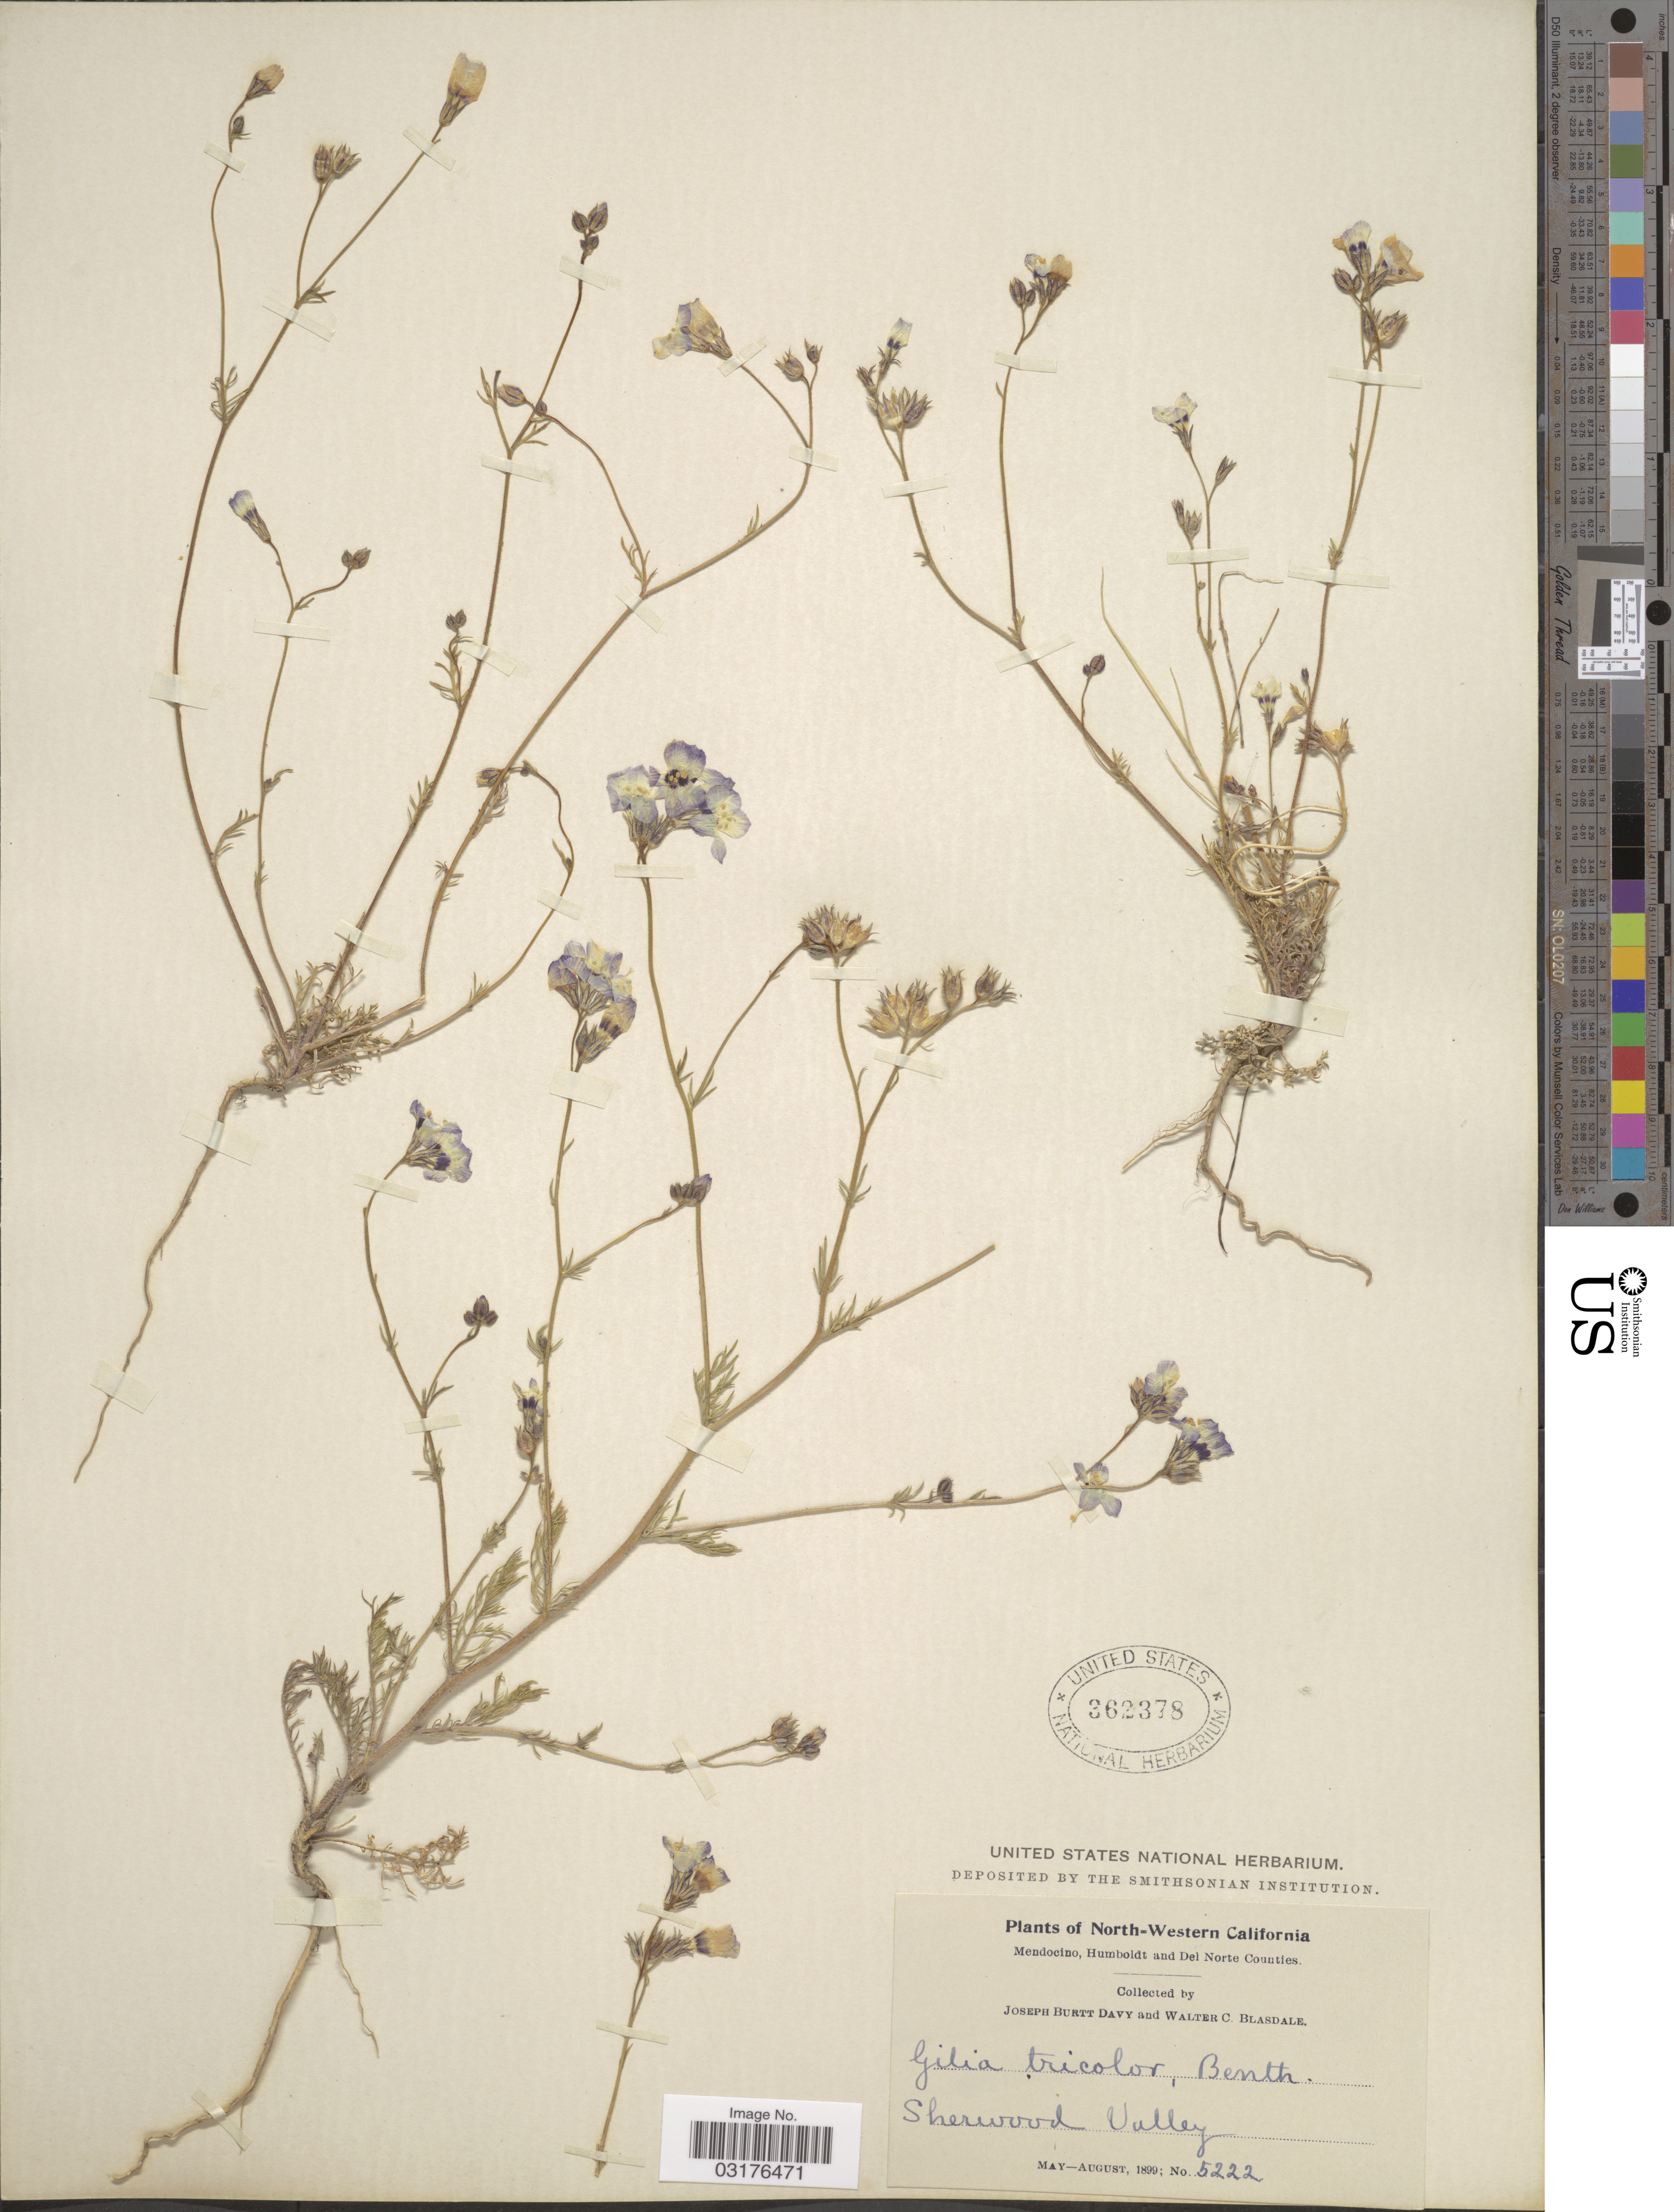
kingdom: Plantae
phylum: Tracheophyta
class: Magnoliopsida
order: Ericales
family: Polemoniaceae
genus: Gilia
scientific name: Gilia tricolor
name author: Benth.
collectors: J. Burtt Davy & W. Blasdale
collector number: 5222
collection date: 1899-05/1899-08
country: United States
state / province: California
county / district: Mendocino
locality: North-Western California, Mendocino, Humboldt and Del Norte Counties. Sherwood Valley.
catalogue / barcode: US 362378